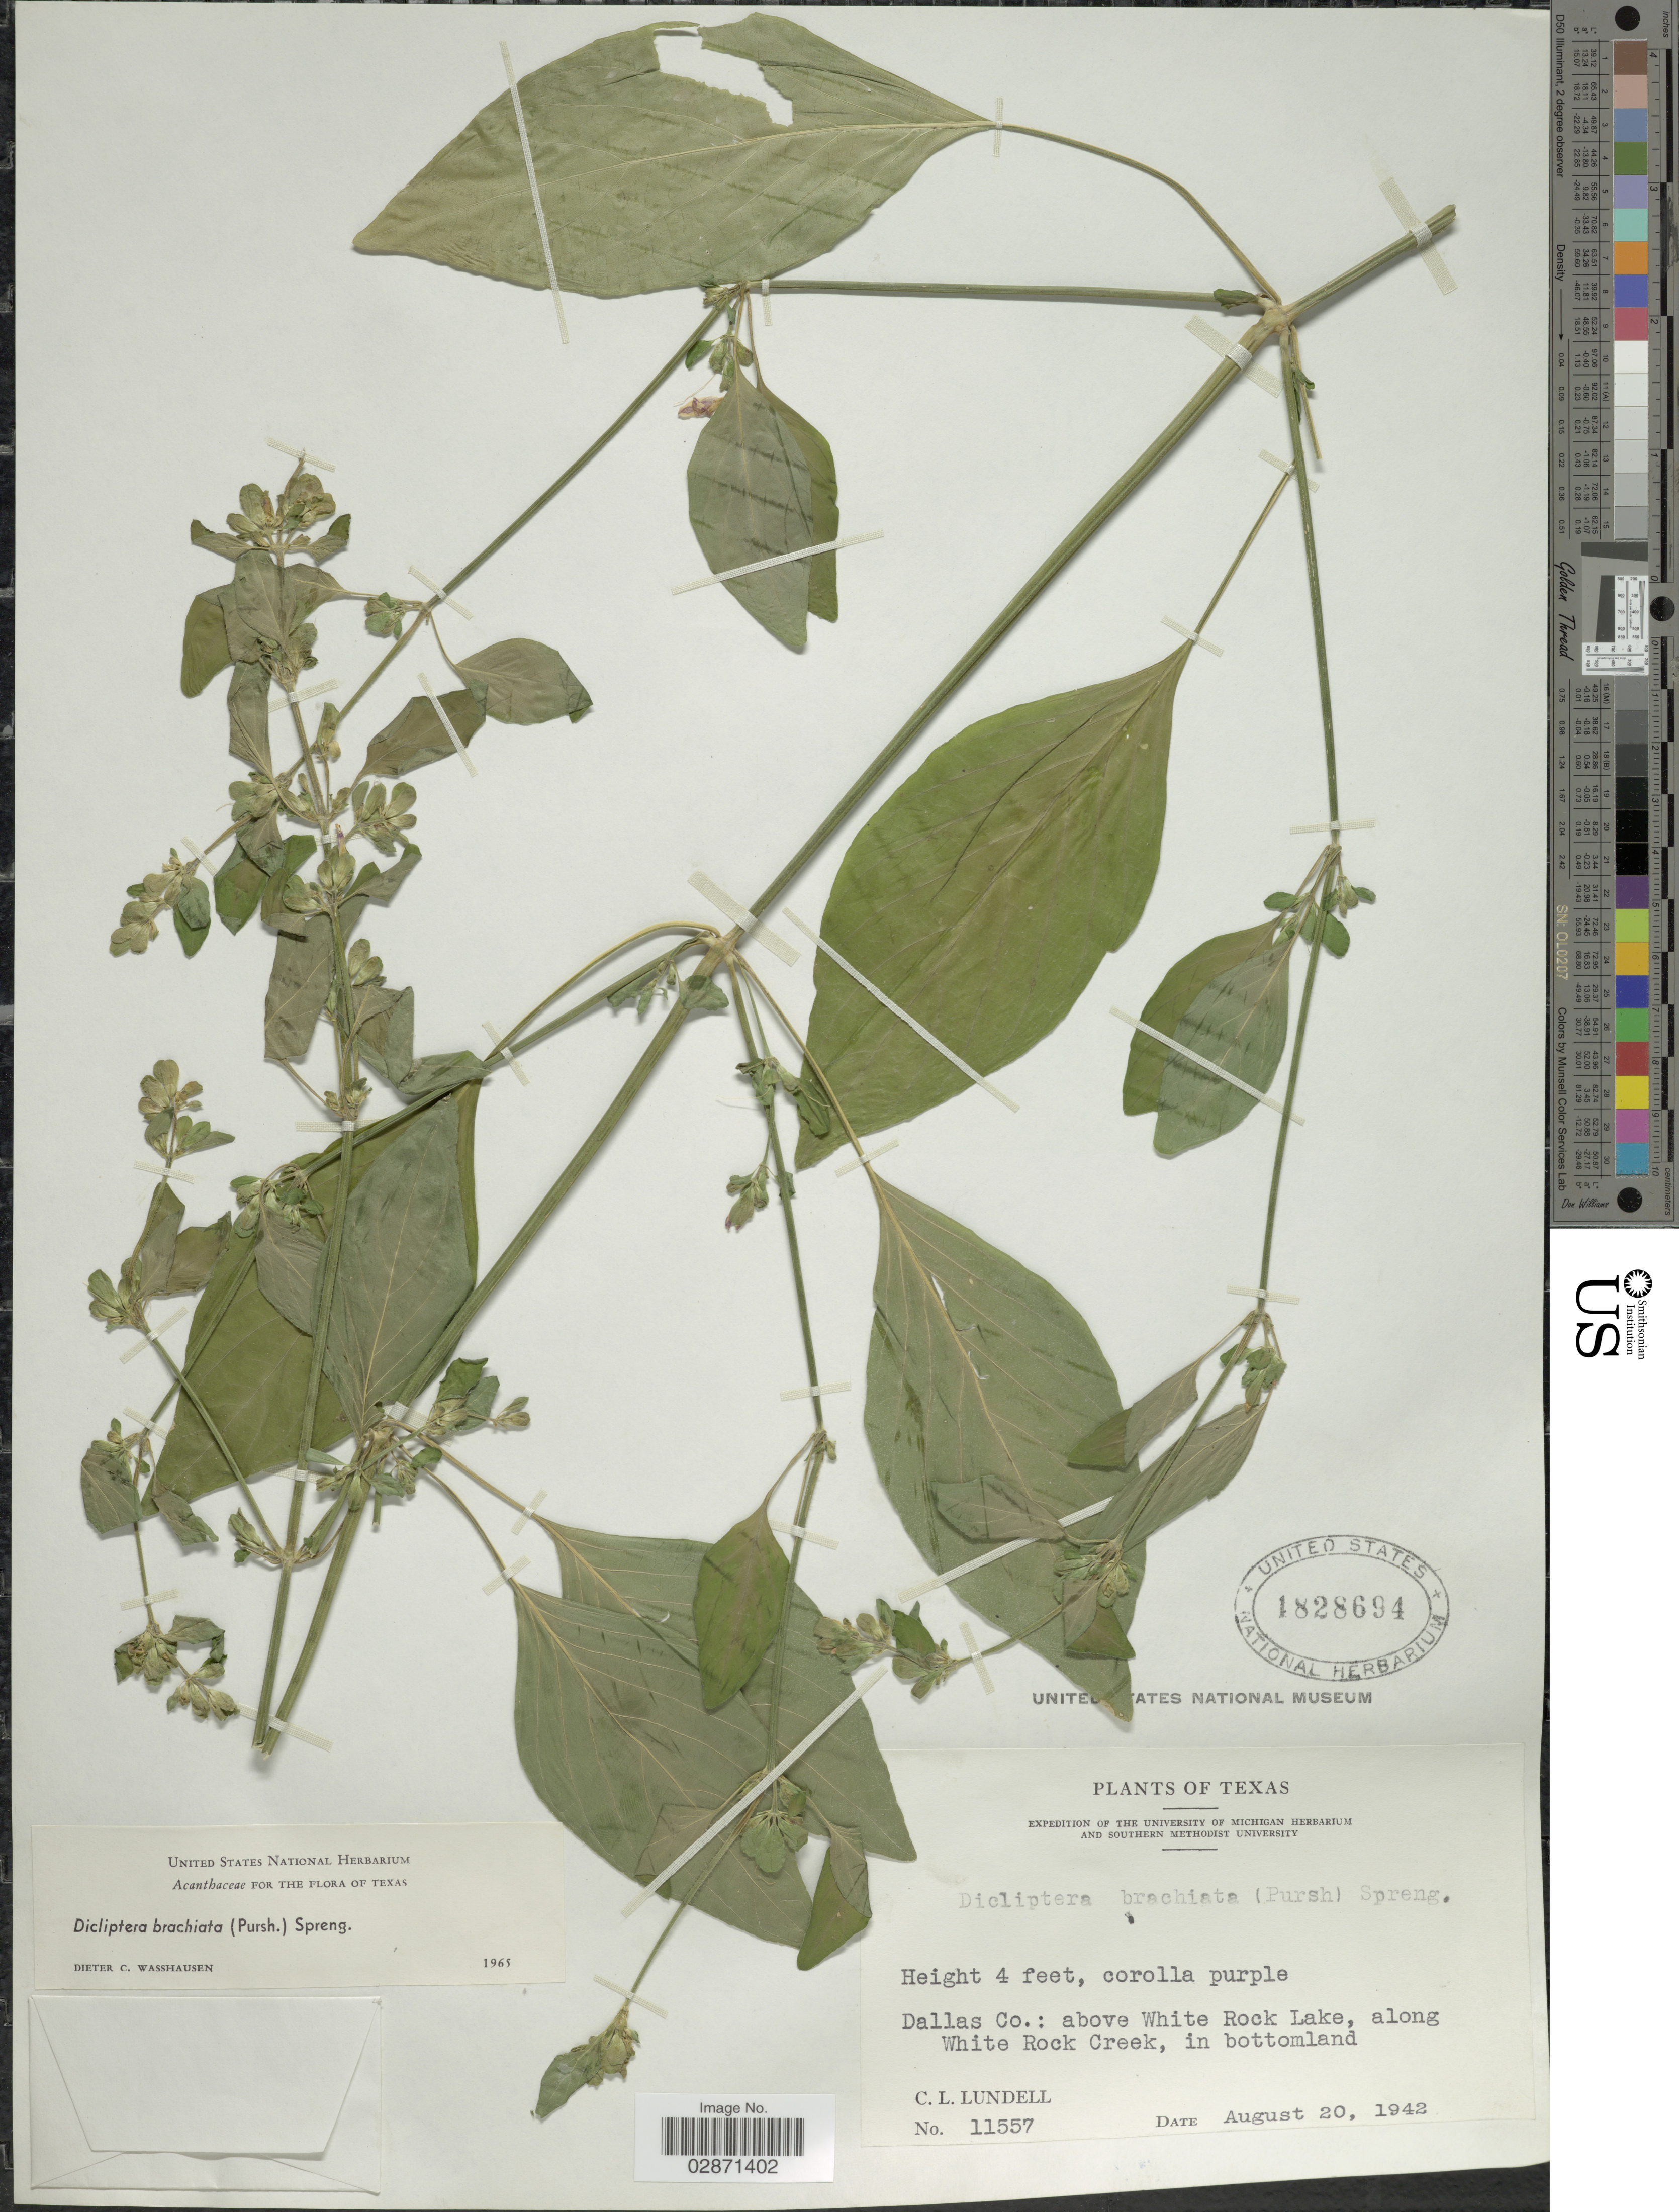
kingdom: Plantae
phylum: Tracheophyta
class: Magnoliopsida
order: Lamiales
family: Acanthaceae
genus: Dicliptera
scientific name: Dicliptera brachiata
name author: (Pursh) Spreng.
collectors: C. L. Lundell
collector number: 11557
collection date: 1942-08-20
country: United States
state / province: Texas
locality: Dallas Co.: above White Rock Lake, along White Rock Creek, in bottomland.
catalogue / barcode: US 1828694